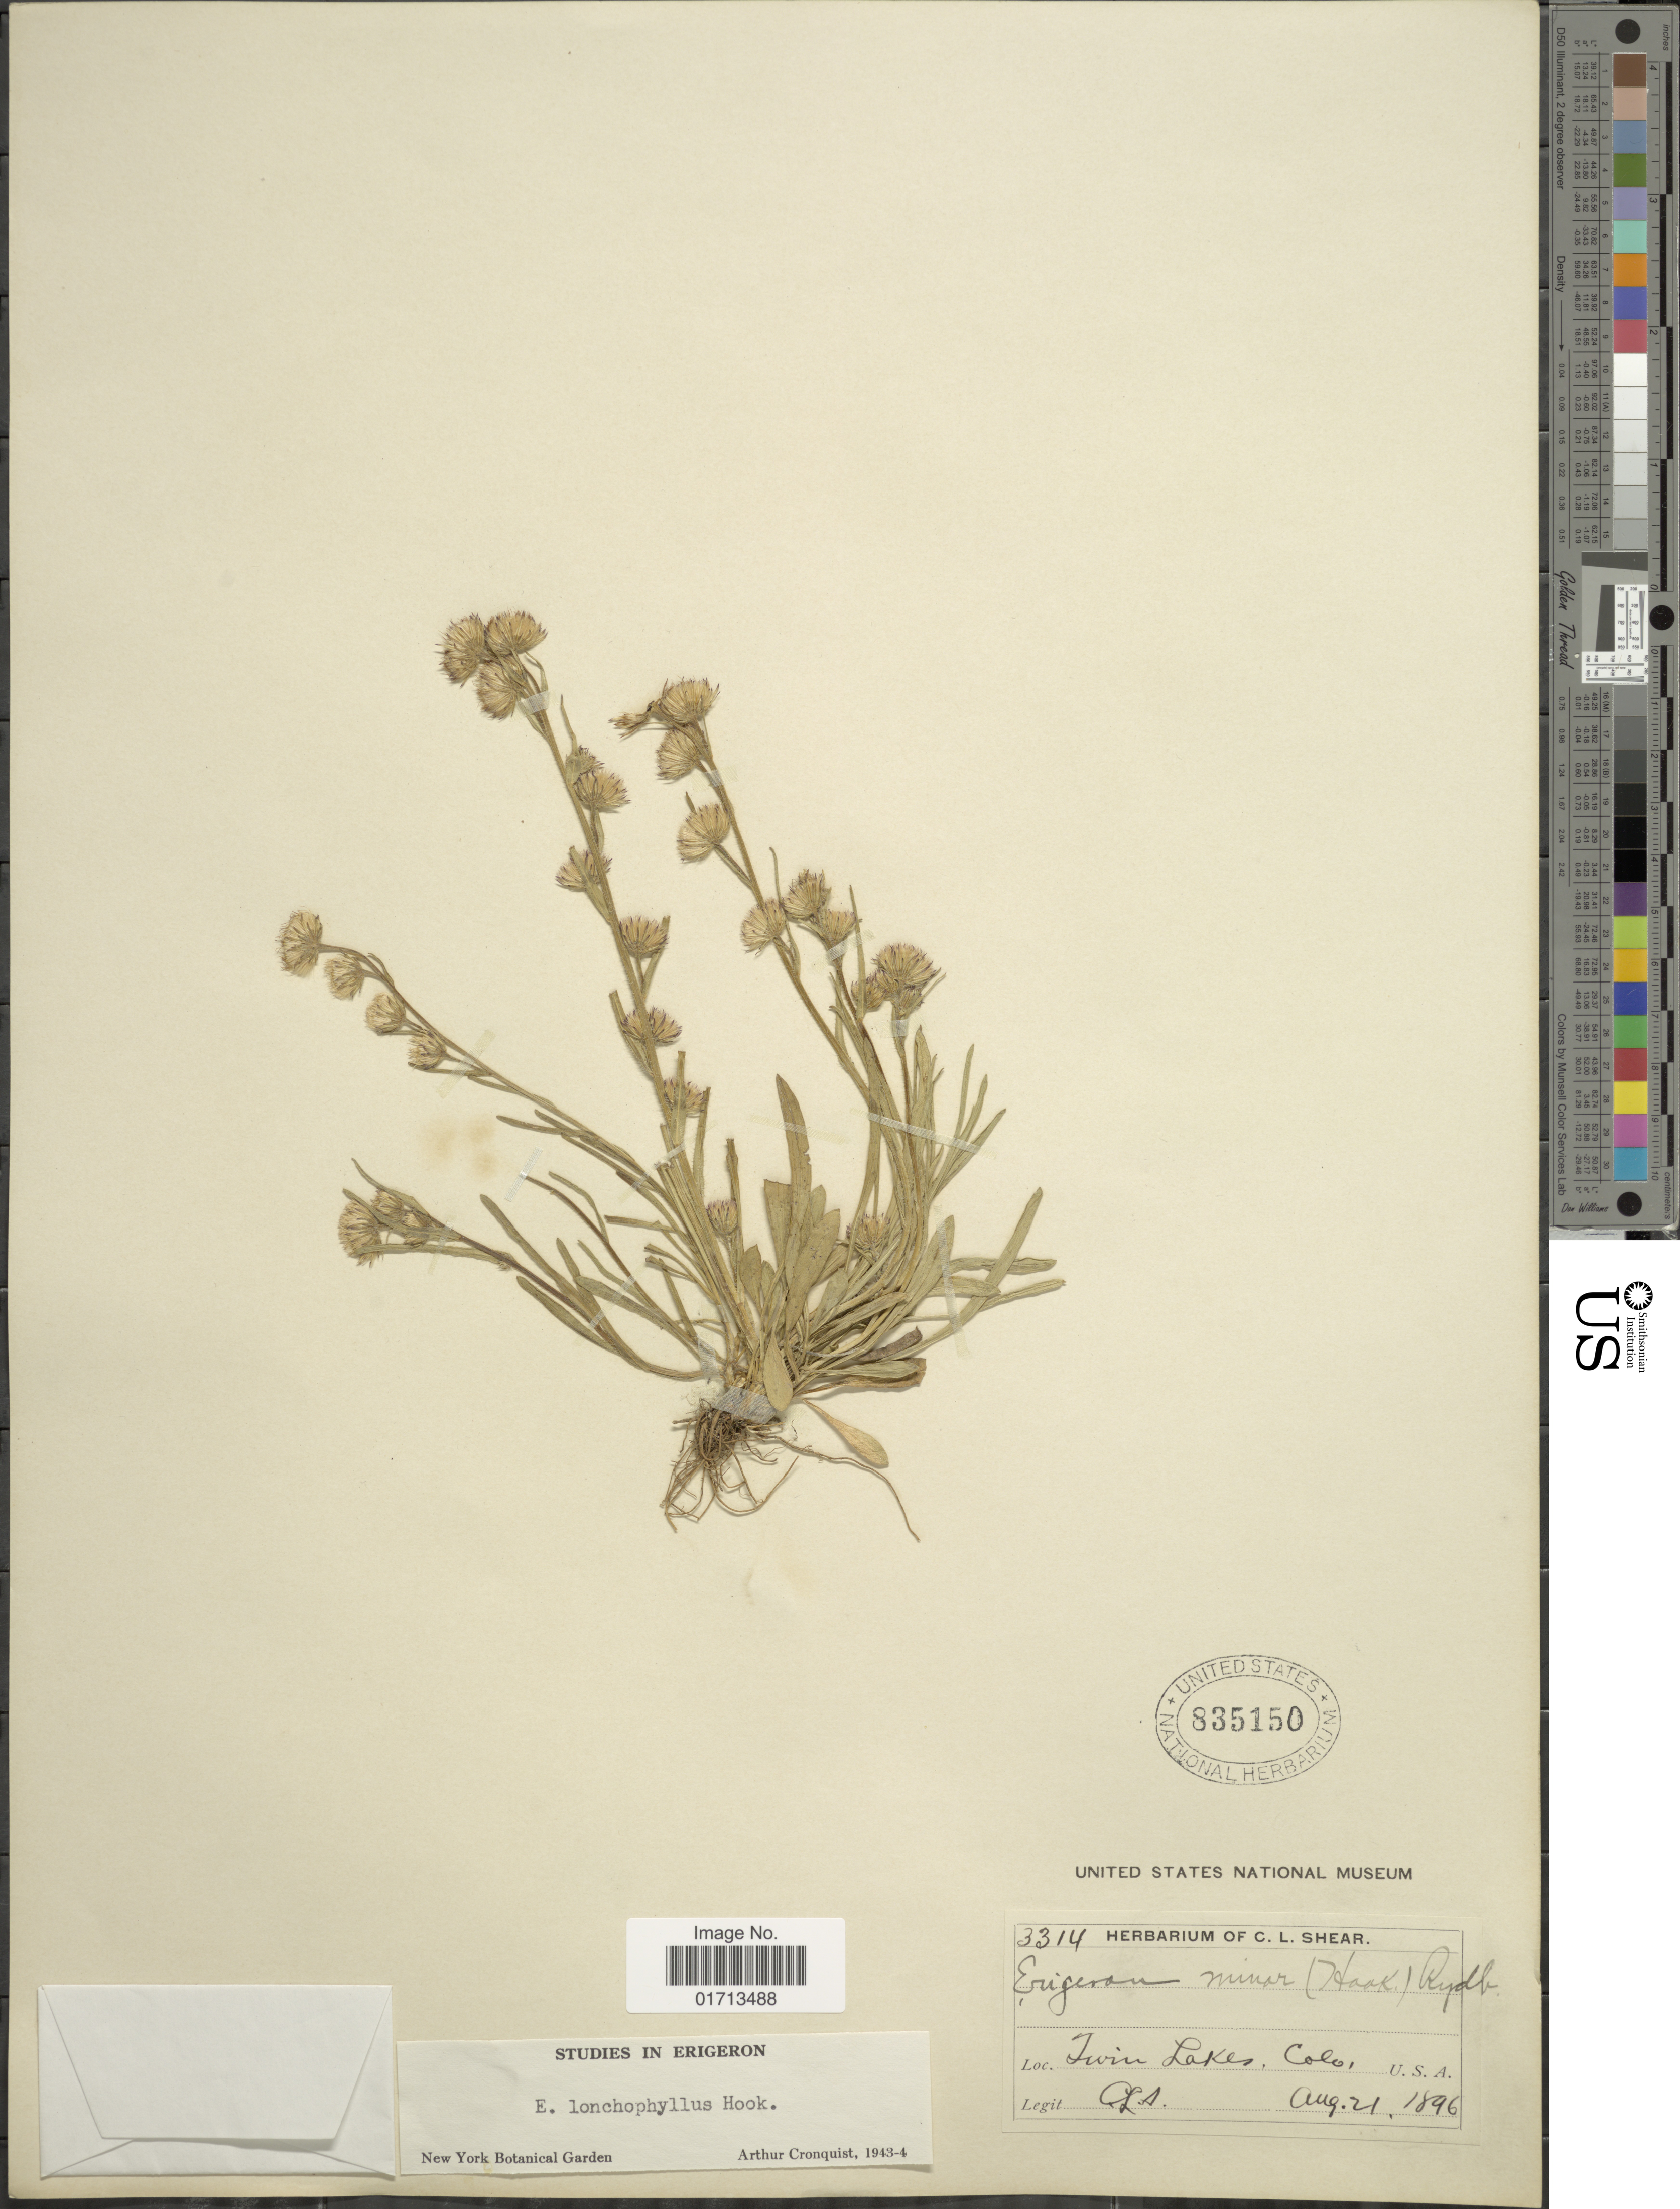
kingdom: Plantae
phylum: Tracheophyta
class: Magnoliopsida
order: Asterales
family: Asteraceae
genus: Erigeron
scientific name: Erigeron lonchophyllus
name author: Hook.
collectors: C. L. Shear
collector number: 3314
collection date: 1896-08-21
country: United States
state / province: Colorado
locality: Twin Lakes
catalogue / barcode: US 835150